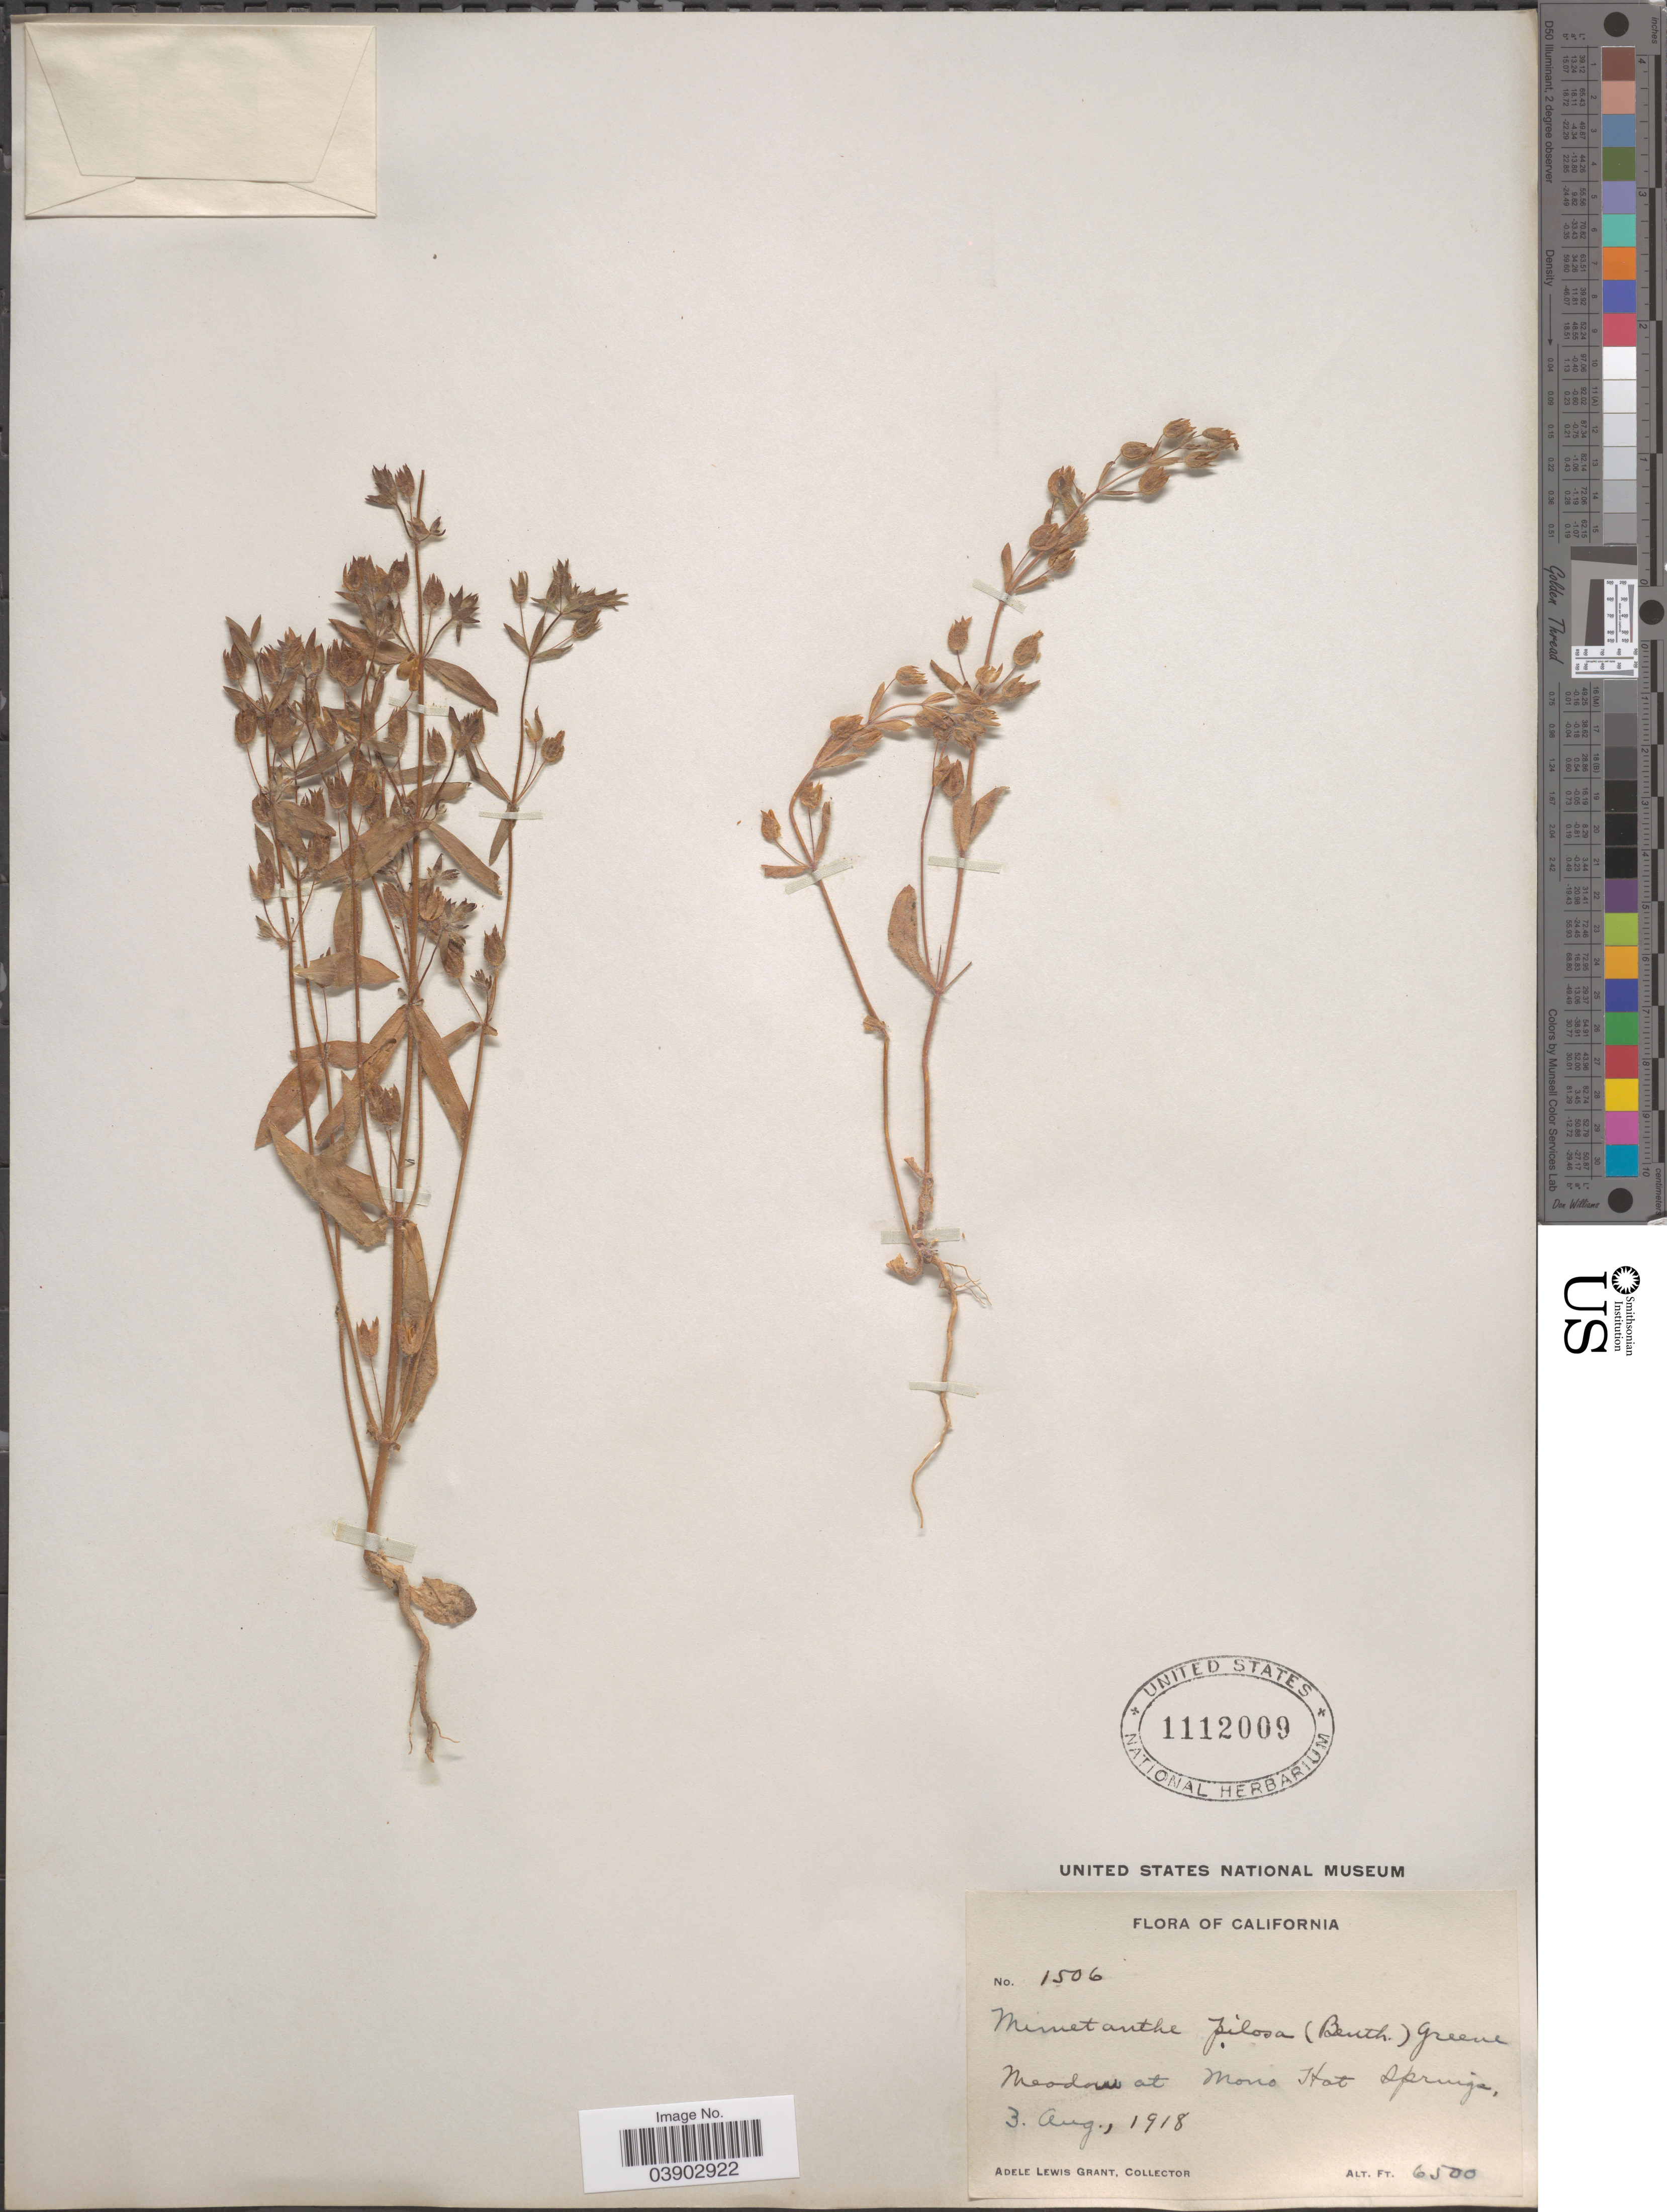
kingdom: Plantae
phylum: Tracheophyta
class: Magnoliopsida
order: Lamiales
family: Phrymaceae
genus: Mimetanthe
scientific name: Mimetanthe pilosa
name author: (Benth.) Greene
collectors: A. L. Grant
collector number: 1506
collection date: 1918-08-03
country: United States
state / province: California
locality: Meadow at Mono Hot Springs.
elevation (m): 1981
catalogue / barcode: US 1112009